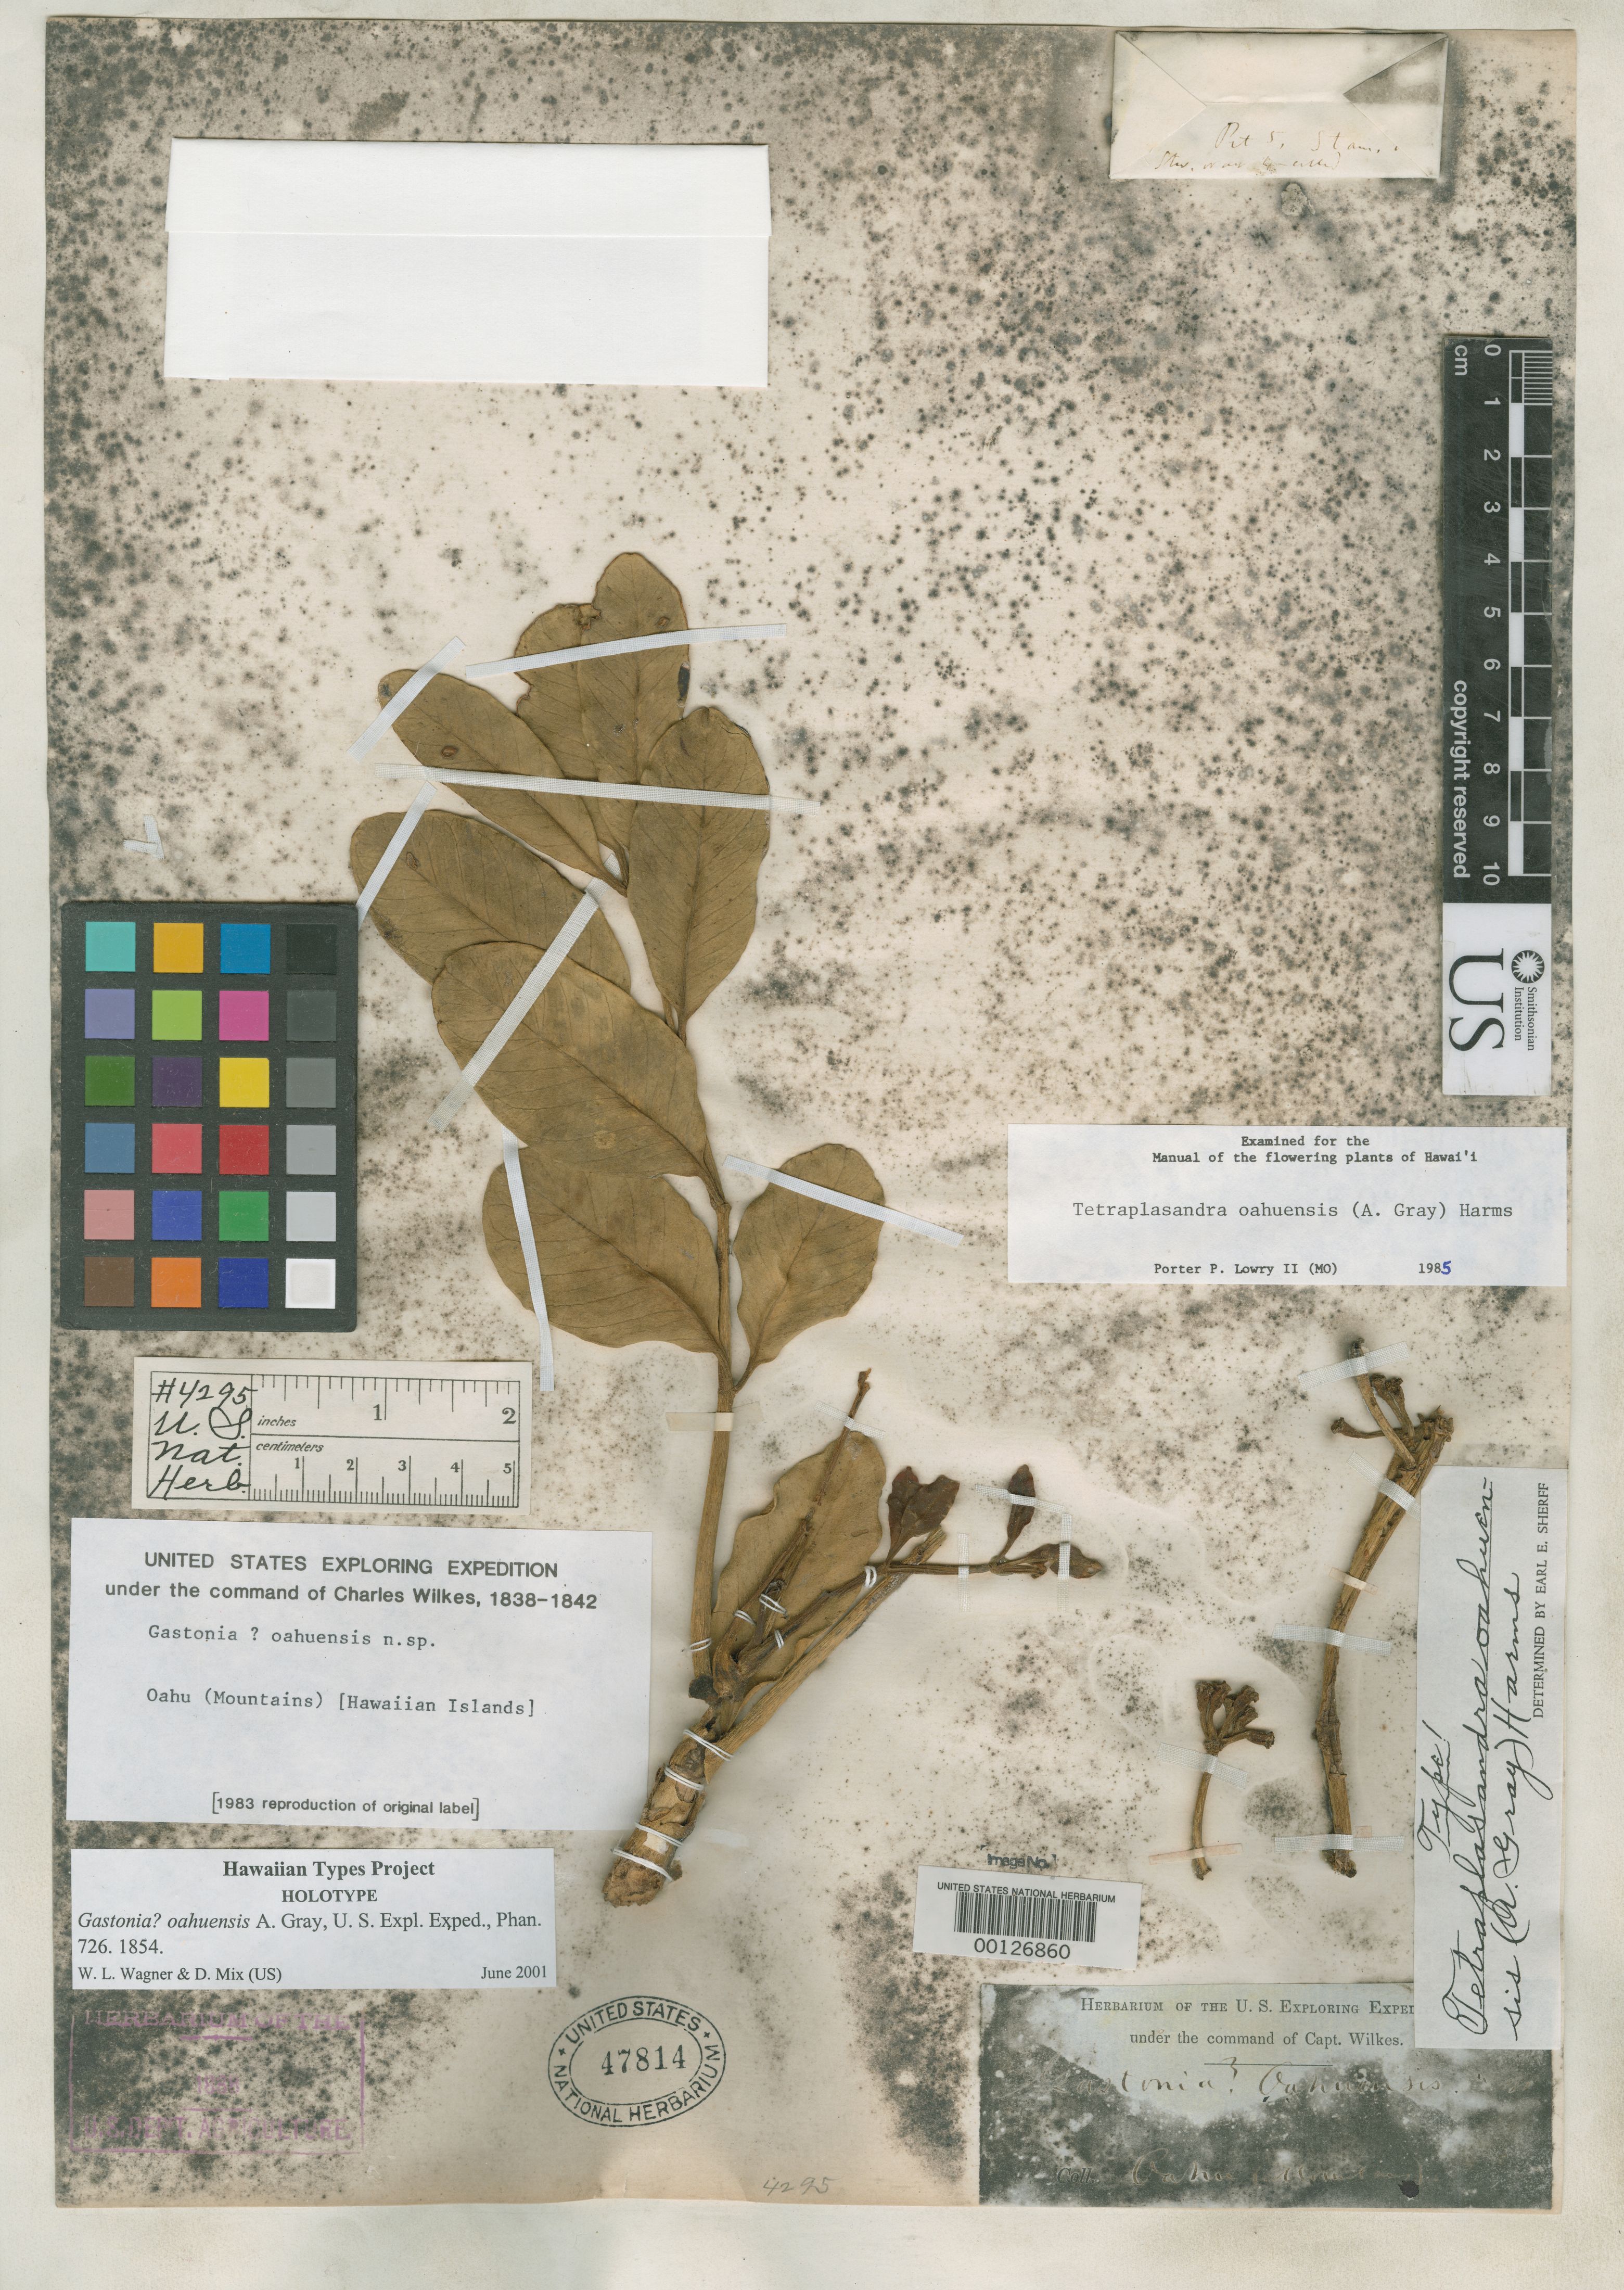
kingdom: Plantae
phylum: Tracheophyta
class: Magnoliopsida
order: Apiales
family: Araliaceae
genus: Gastonia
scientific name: Gastonia oahuensis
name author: A. Gray in Wilkes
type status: Holotype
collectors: Wilkes Explor. Exped.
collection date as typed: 1838 to -- --- 1842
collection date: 1838/1842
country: United States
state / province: Hawaii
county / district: Honolulu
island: Oahu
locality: Oahu Mountains.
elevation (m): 610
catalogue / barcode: US 47814